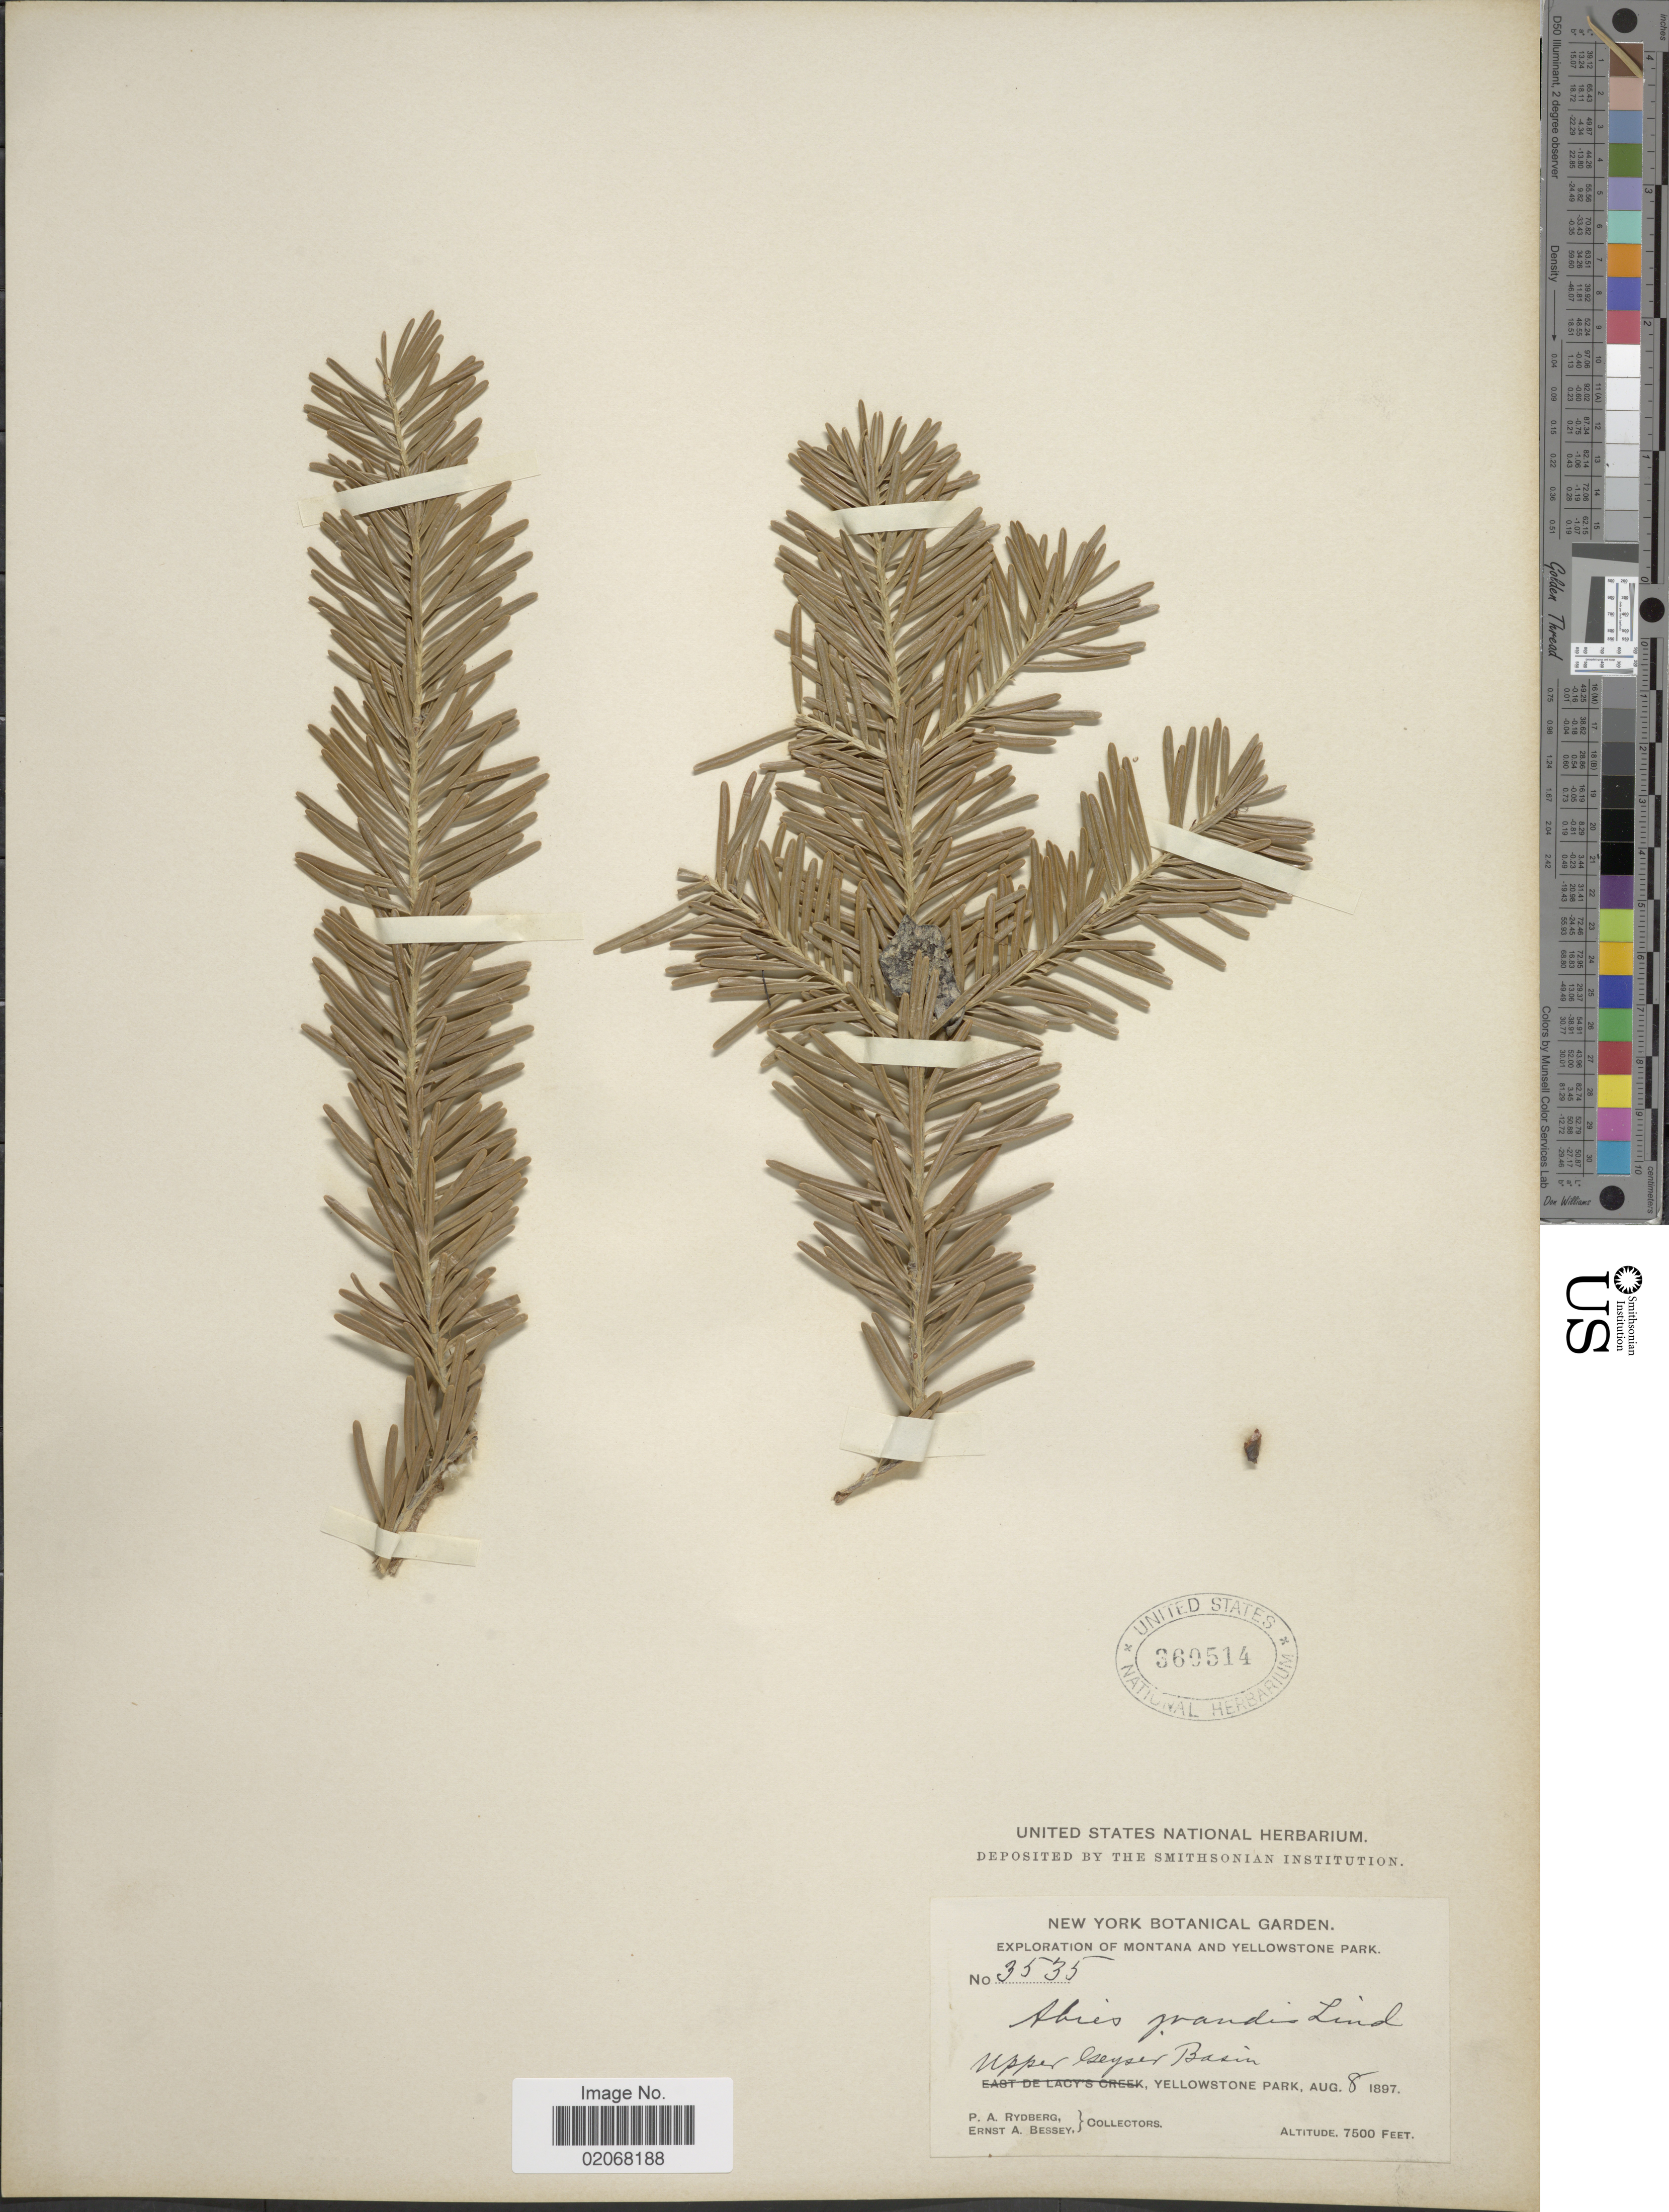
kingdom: Plantae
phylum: Tracheophyta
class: Pinopsida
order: Pinales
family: Pinaceae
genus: Abies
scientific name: Abies grandis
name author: (Douglas ex D. Don) Lindl.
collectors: P. A. Rydberg & E. A. Bessey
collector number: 3535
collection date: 1897-08-08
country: United States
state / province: Montana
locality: Yellowstone Park, Upper Geyser Basin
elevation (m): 2286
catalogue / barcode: US 360514